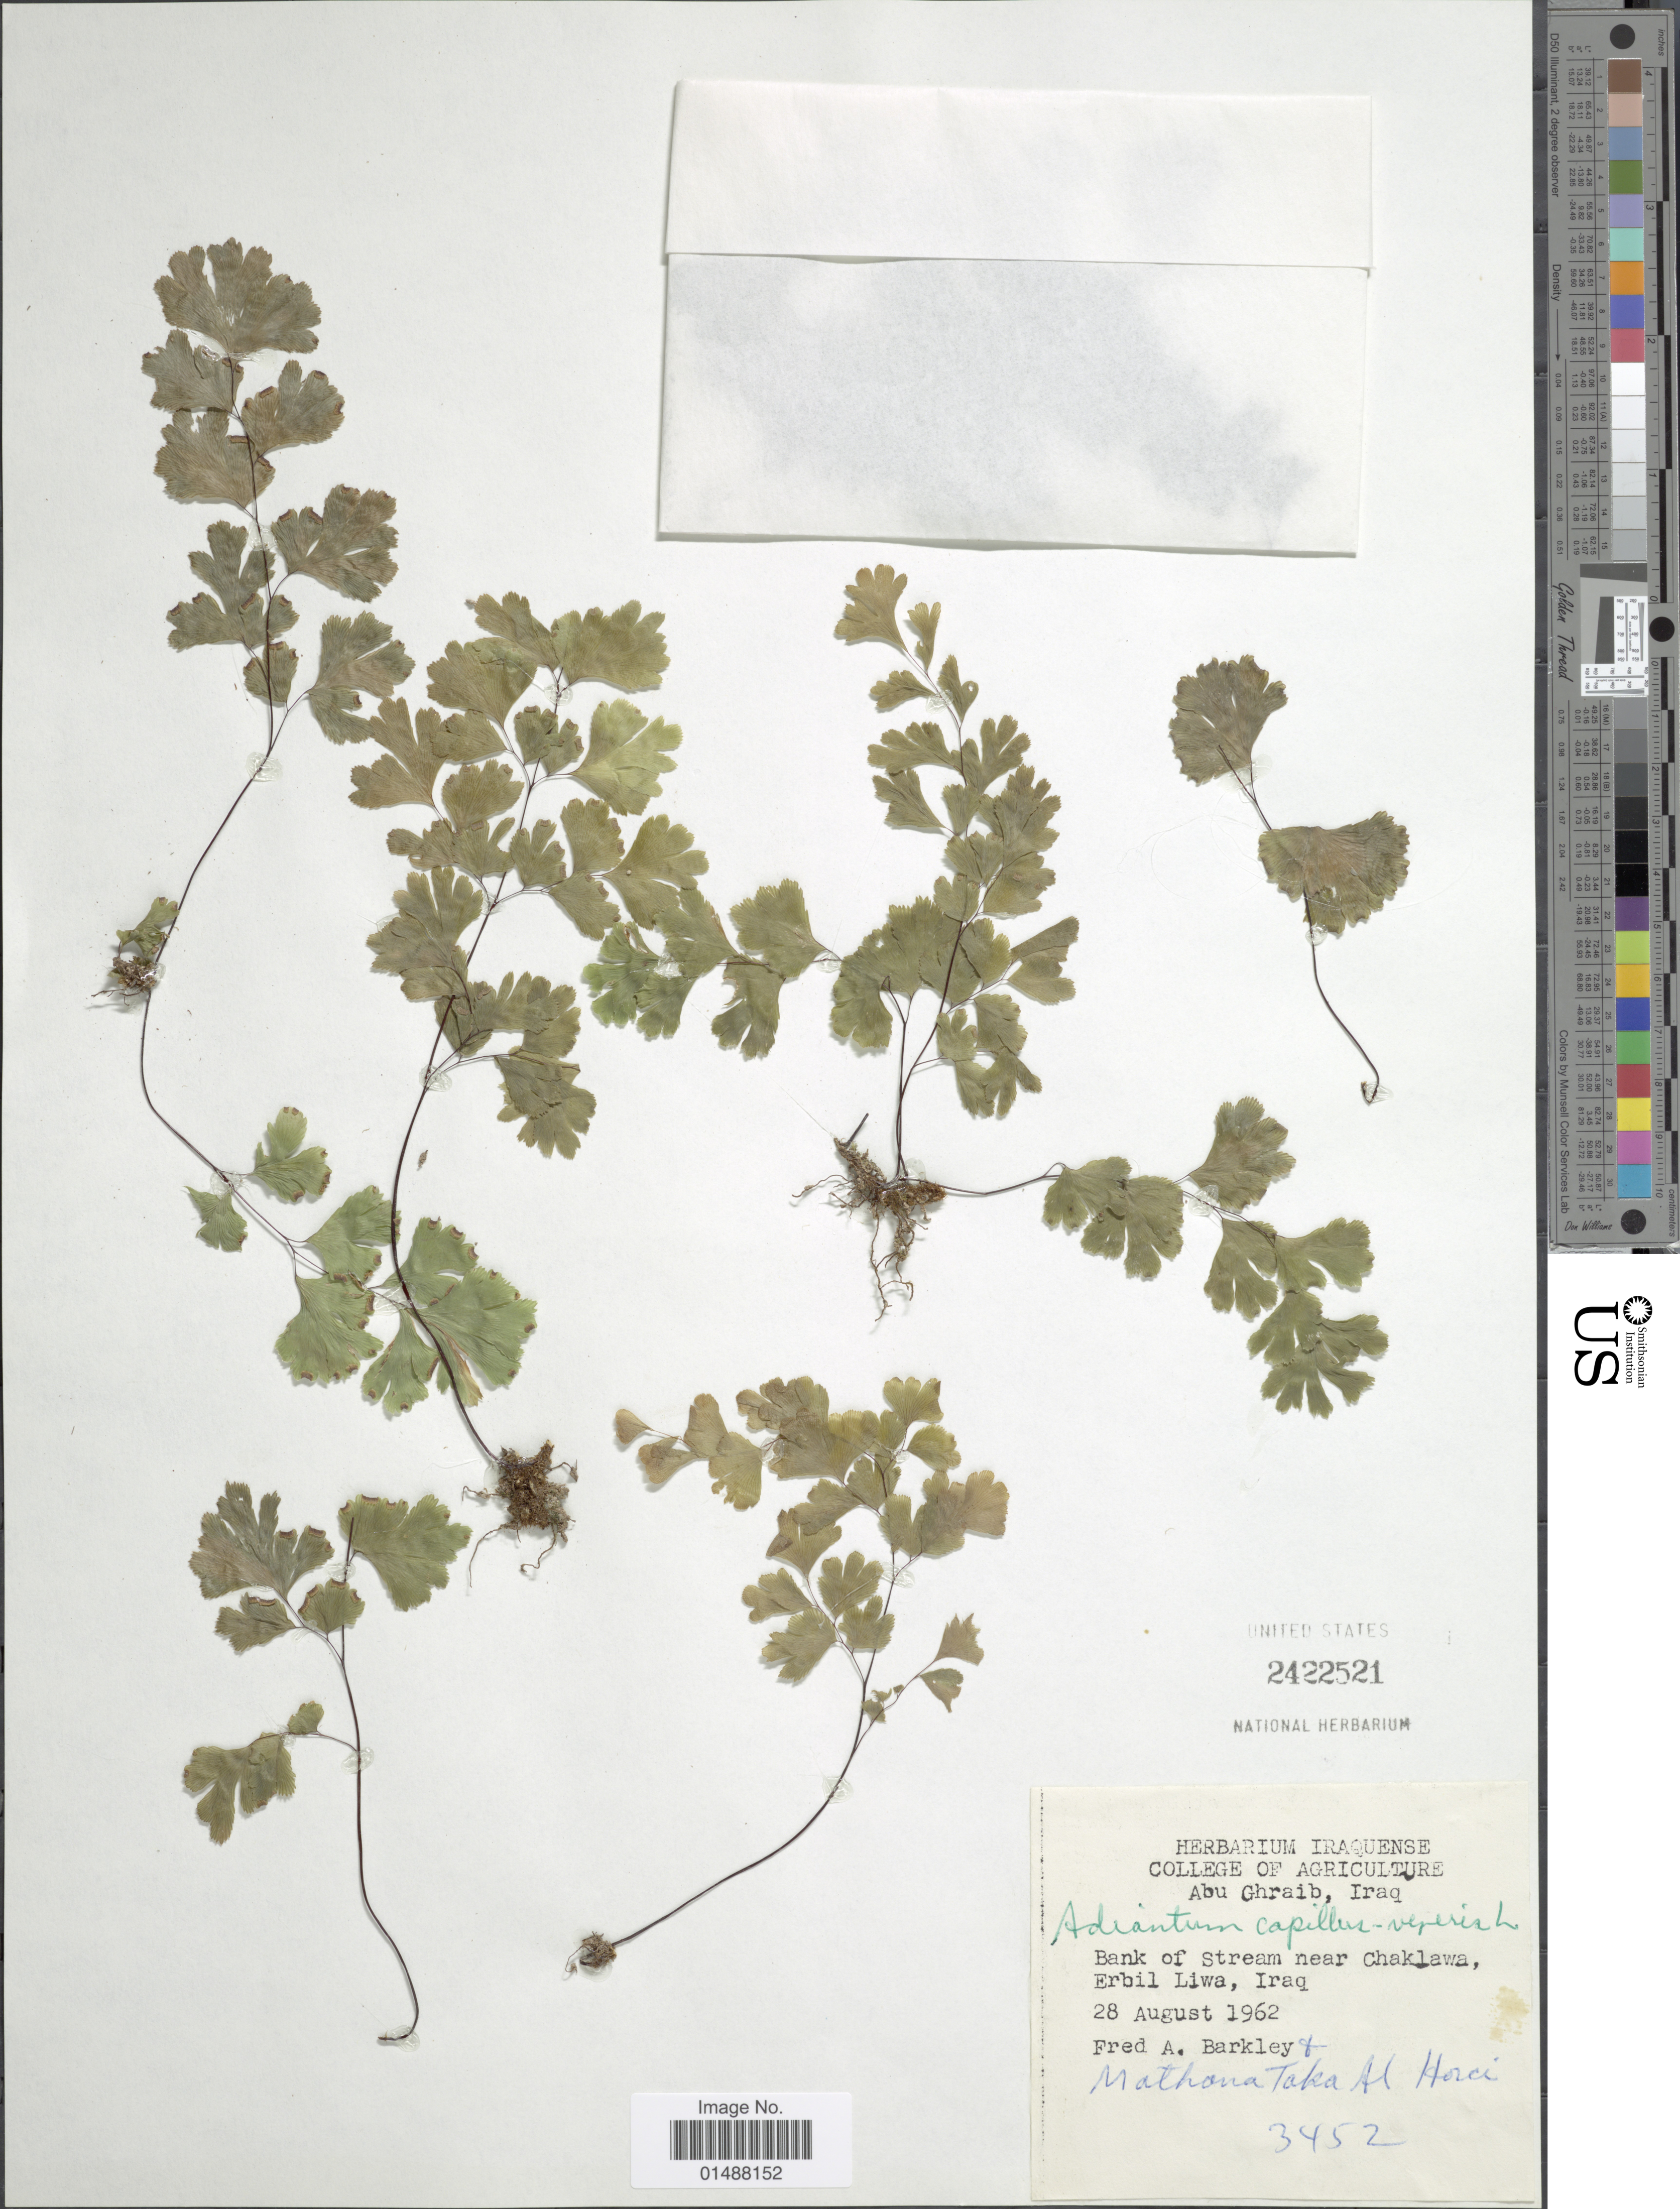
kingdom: Plantae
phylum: Tracheophyta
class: Polypodiopsida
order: Polypodiales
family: Pteridaceae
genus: Adiantum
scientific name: Adiantum capillus-veneris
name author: L.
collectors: F. A. Barkley & M. Taka Al Horci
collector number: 3452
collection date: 1962-08-28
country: Iraq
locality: Bank of stream near Chaklawa, Erbil Liwa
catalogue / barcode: US 2422521